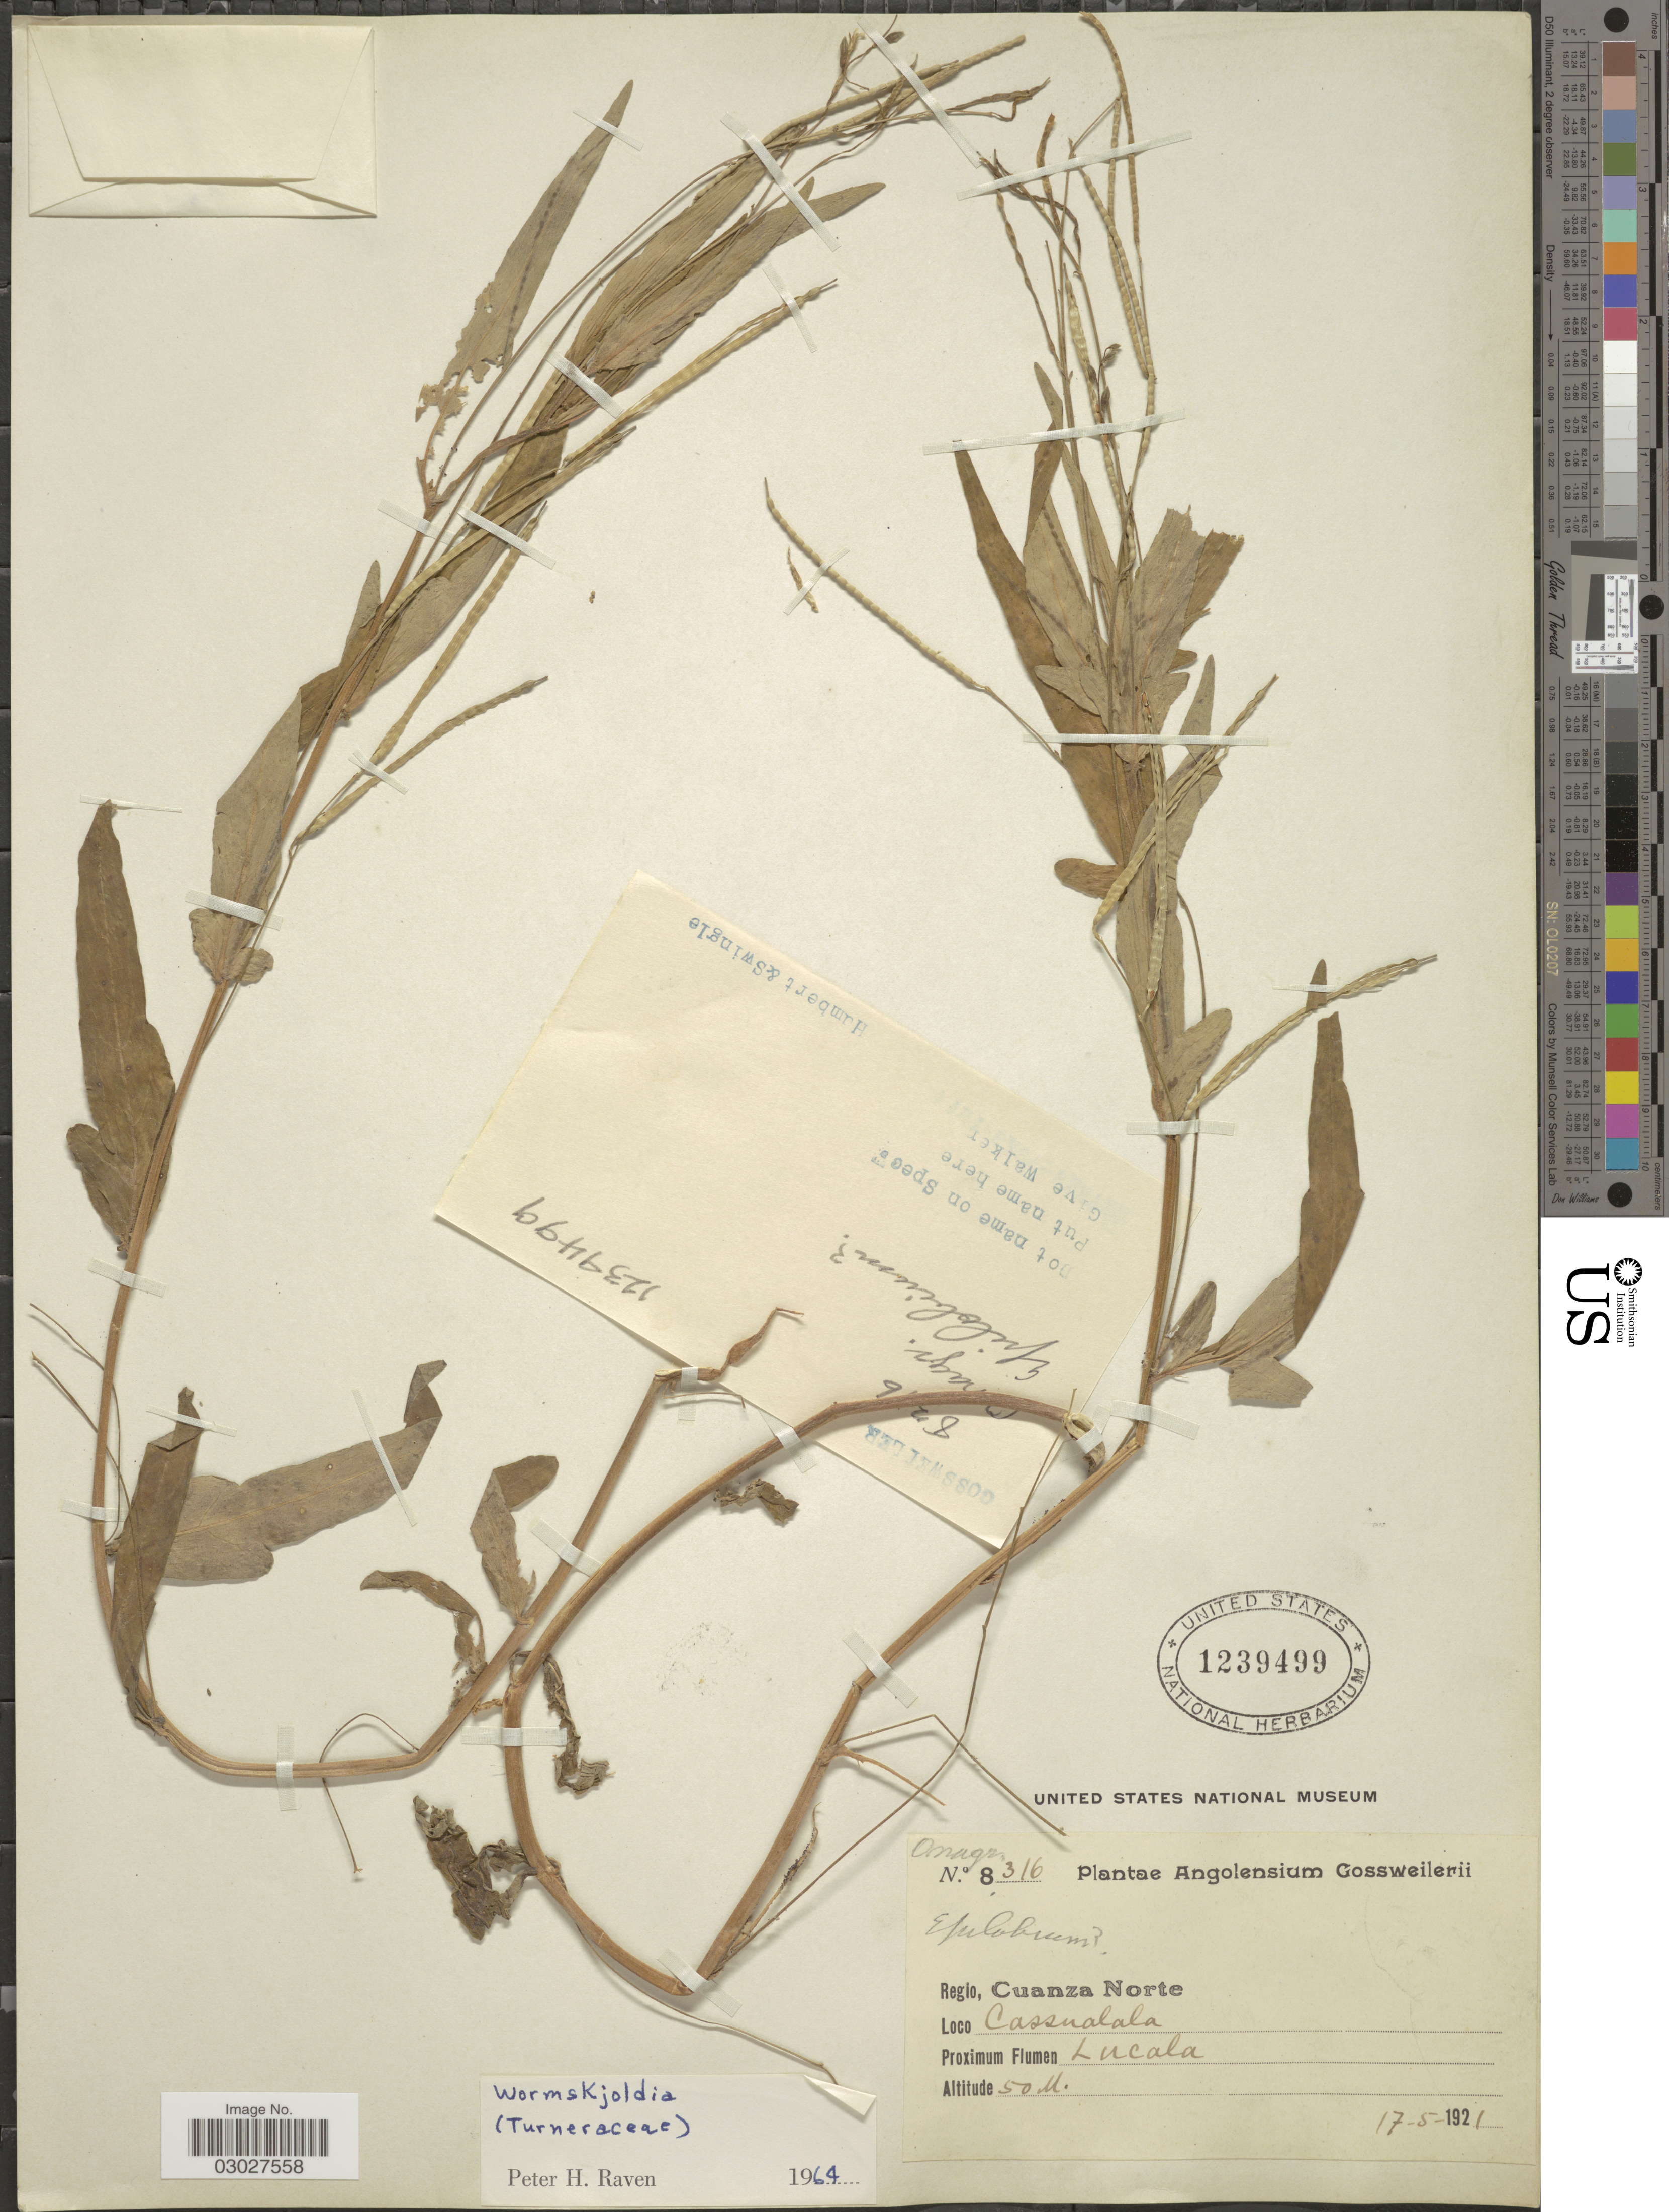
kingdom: Plantae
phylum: Tracheophyta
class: Magnoliopsida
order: Malpighiales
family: Turneraceae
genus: Tricliceras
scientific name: Tricliceras sp.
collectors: -. Gossweiler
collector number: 8316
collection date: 1921-05-17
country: Angola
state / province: Cuanza Norte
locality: Cassualala. Proximum Flumen Lucala.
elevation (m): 50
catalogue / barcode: US 1239499